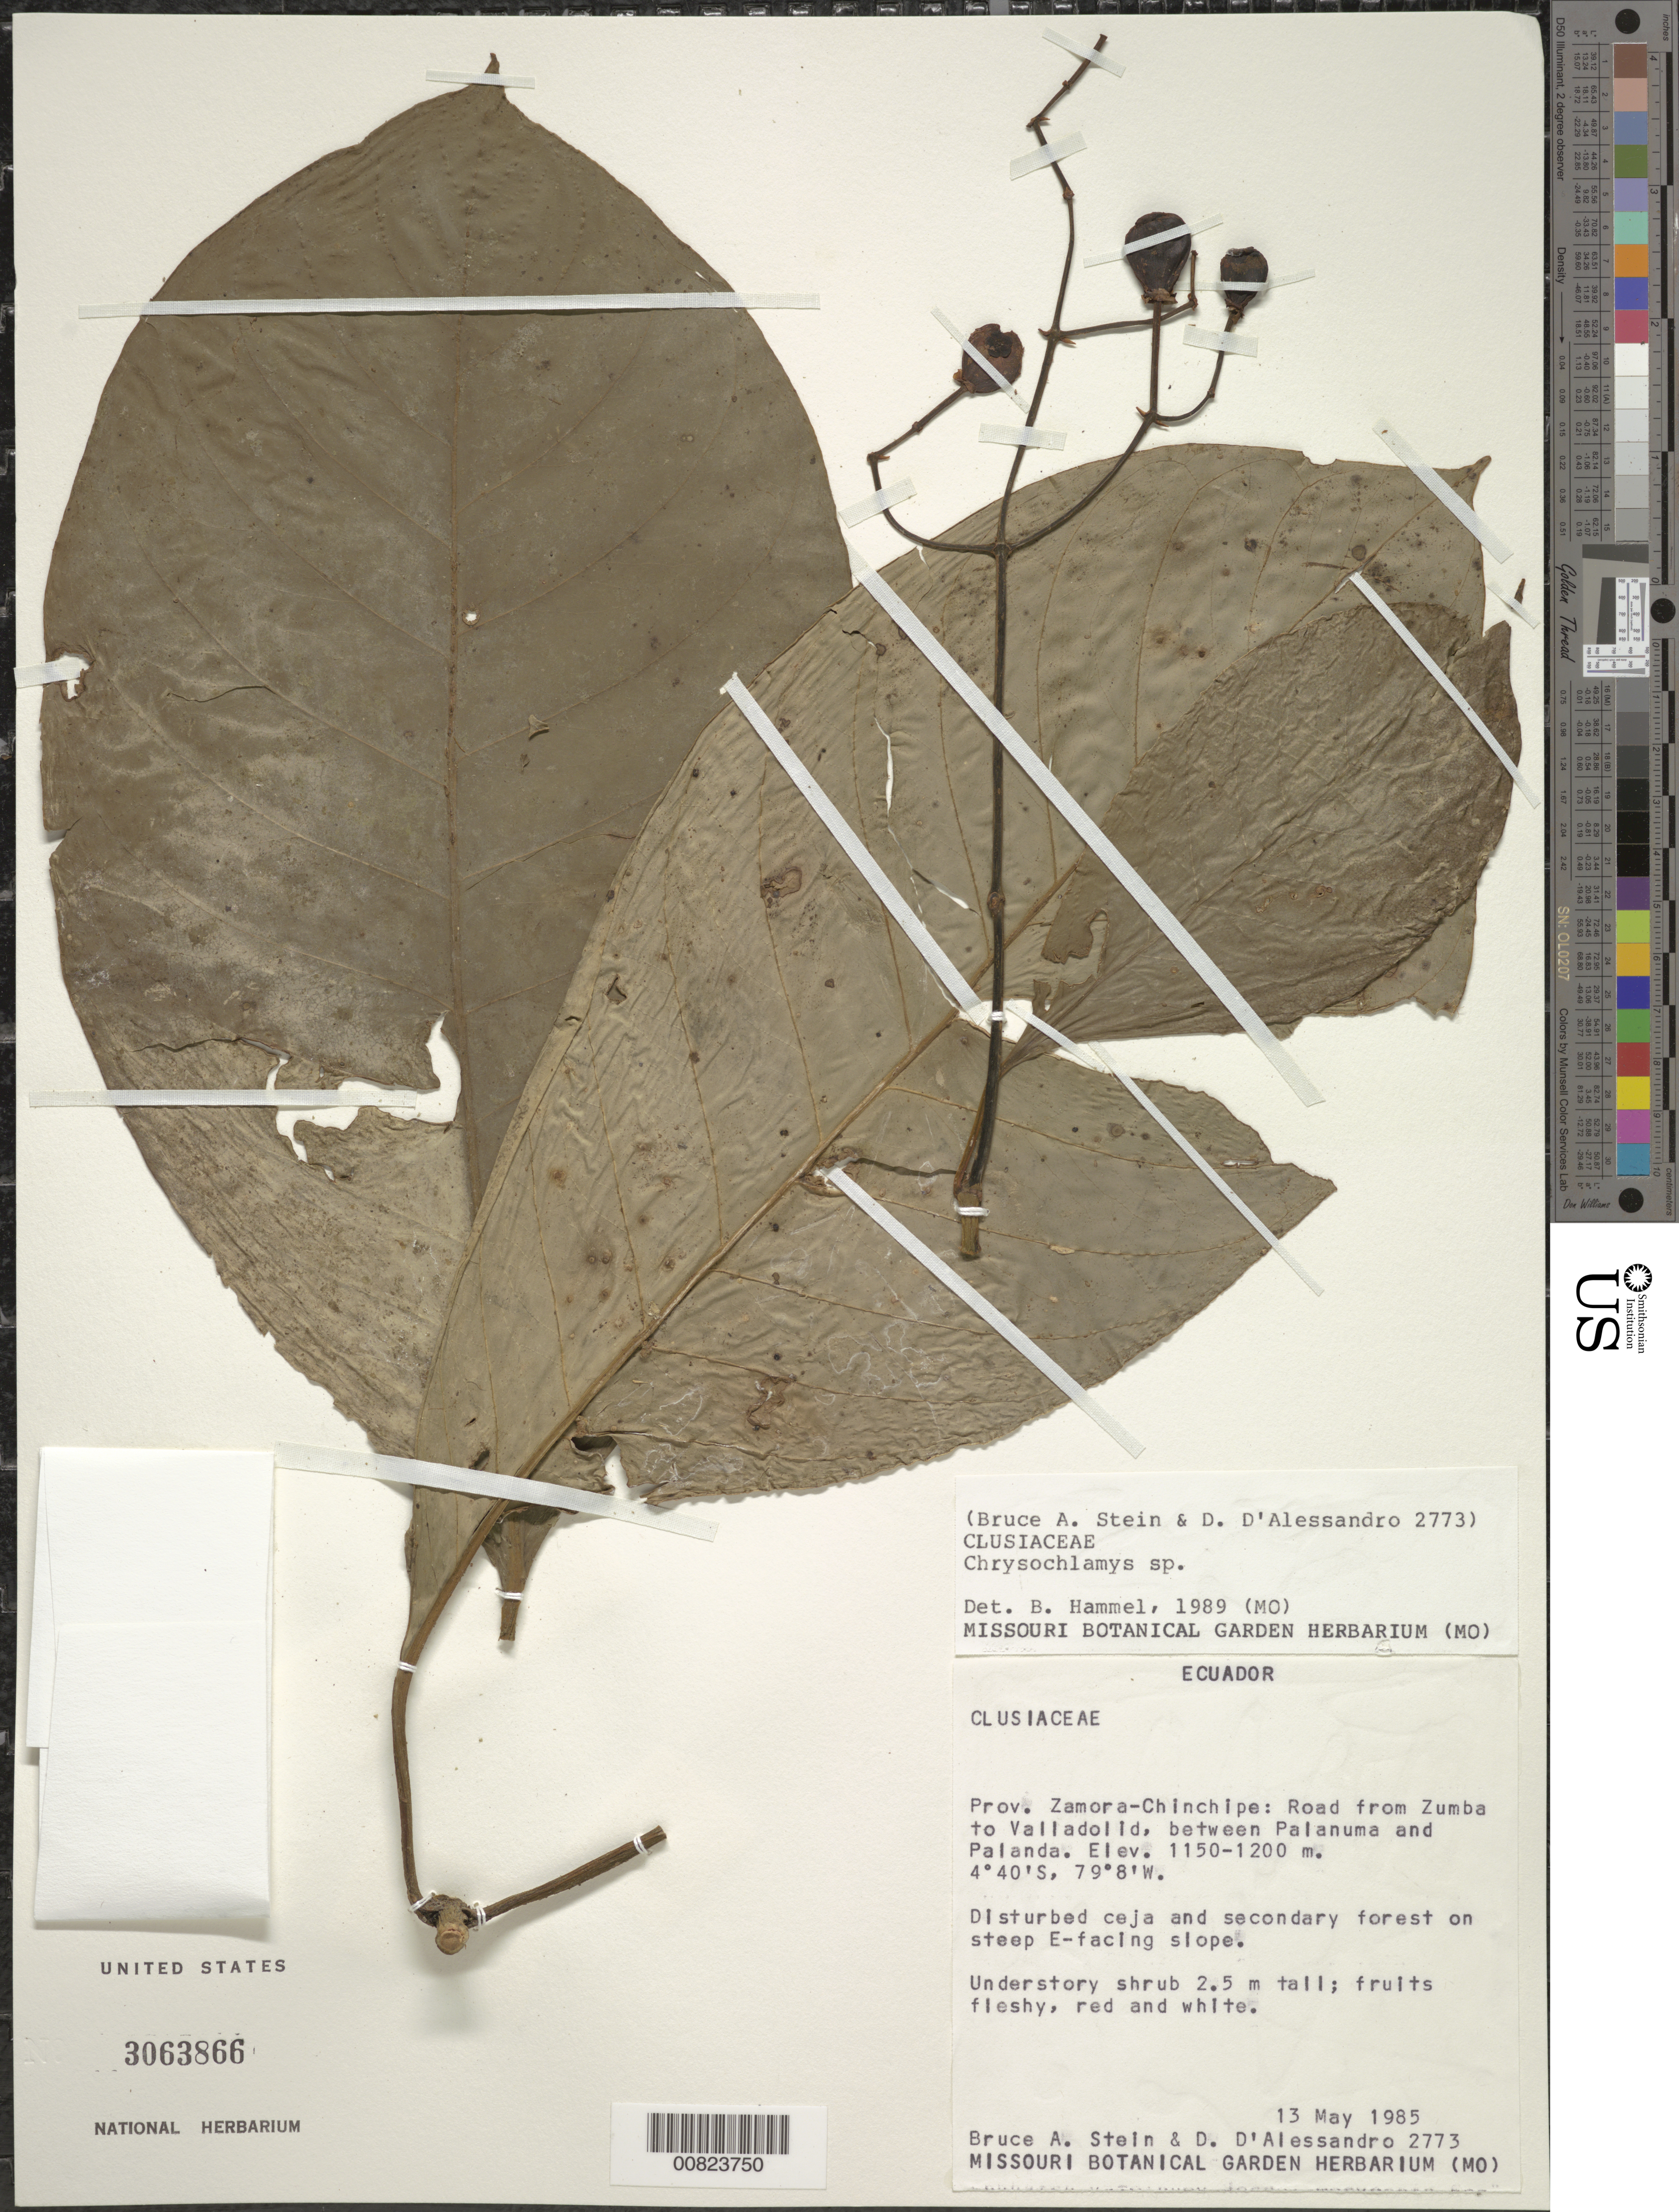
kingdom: Plantae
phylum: Tracheophyta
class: Magnoliopsida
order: Malpighiales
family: Clusiaceae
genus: Chrysochlamys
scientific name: Chrysochlamys sp.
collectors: B. A. Stein & D. D'alessandro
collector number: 2773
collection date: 1985-05-13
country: Ecuador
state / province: Zamora-Chinchipe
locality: Prov. Zamora-Chinchipe: Road from Zumba to Valladolid, between Palanuma and Palanda.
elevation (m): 1150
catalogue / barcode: US 3063866